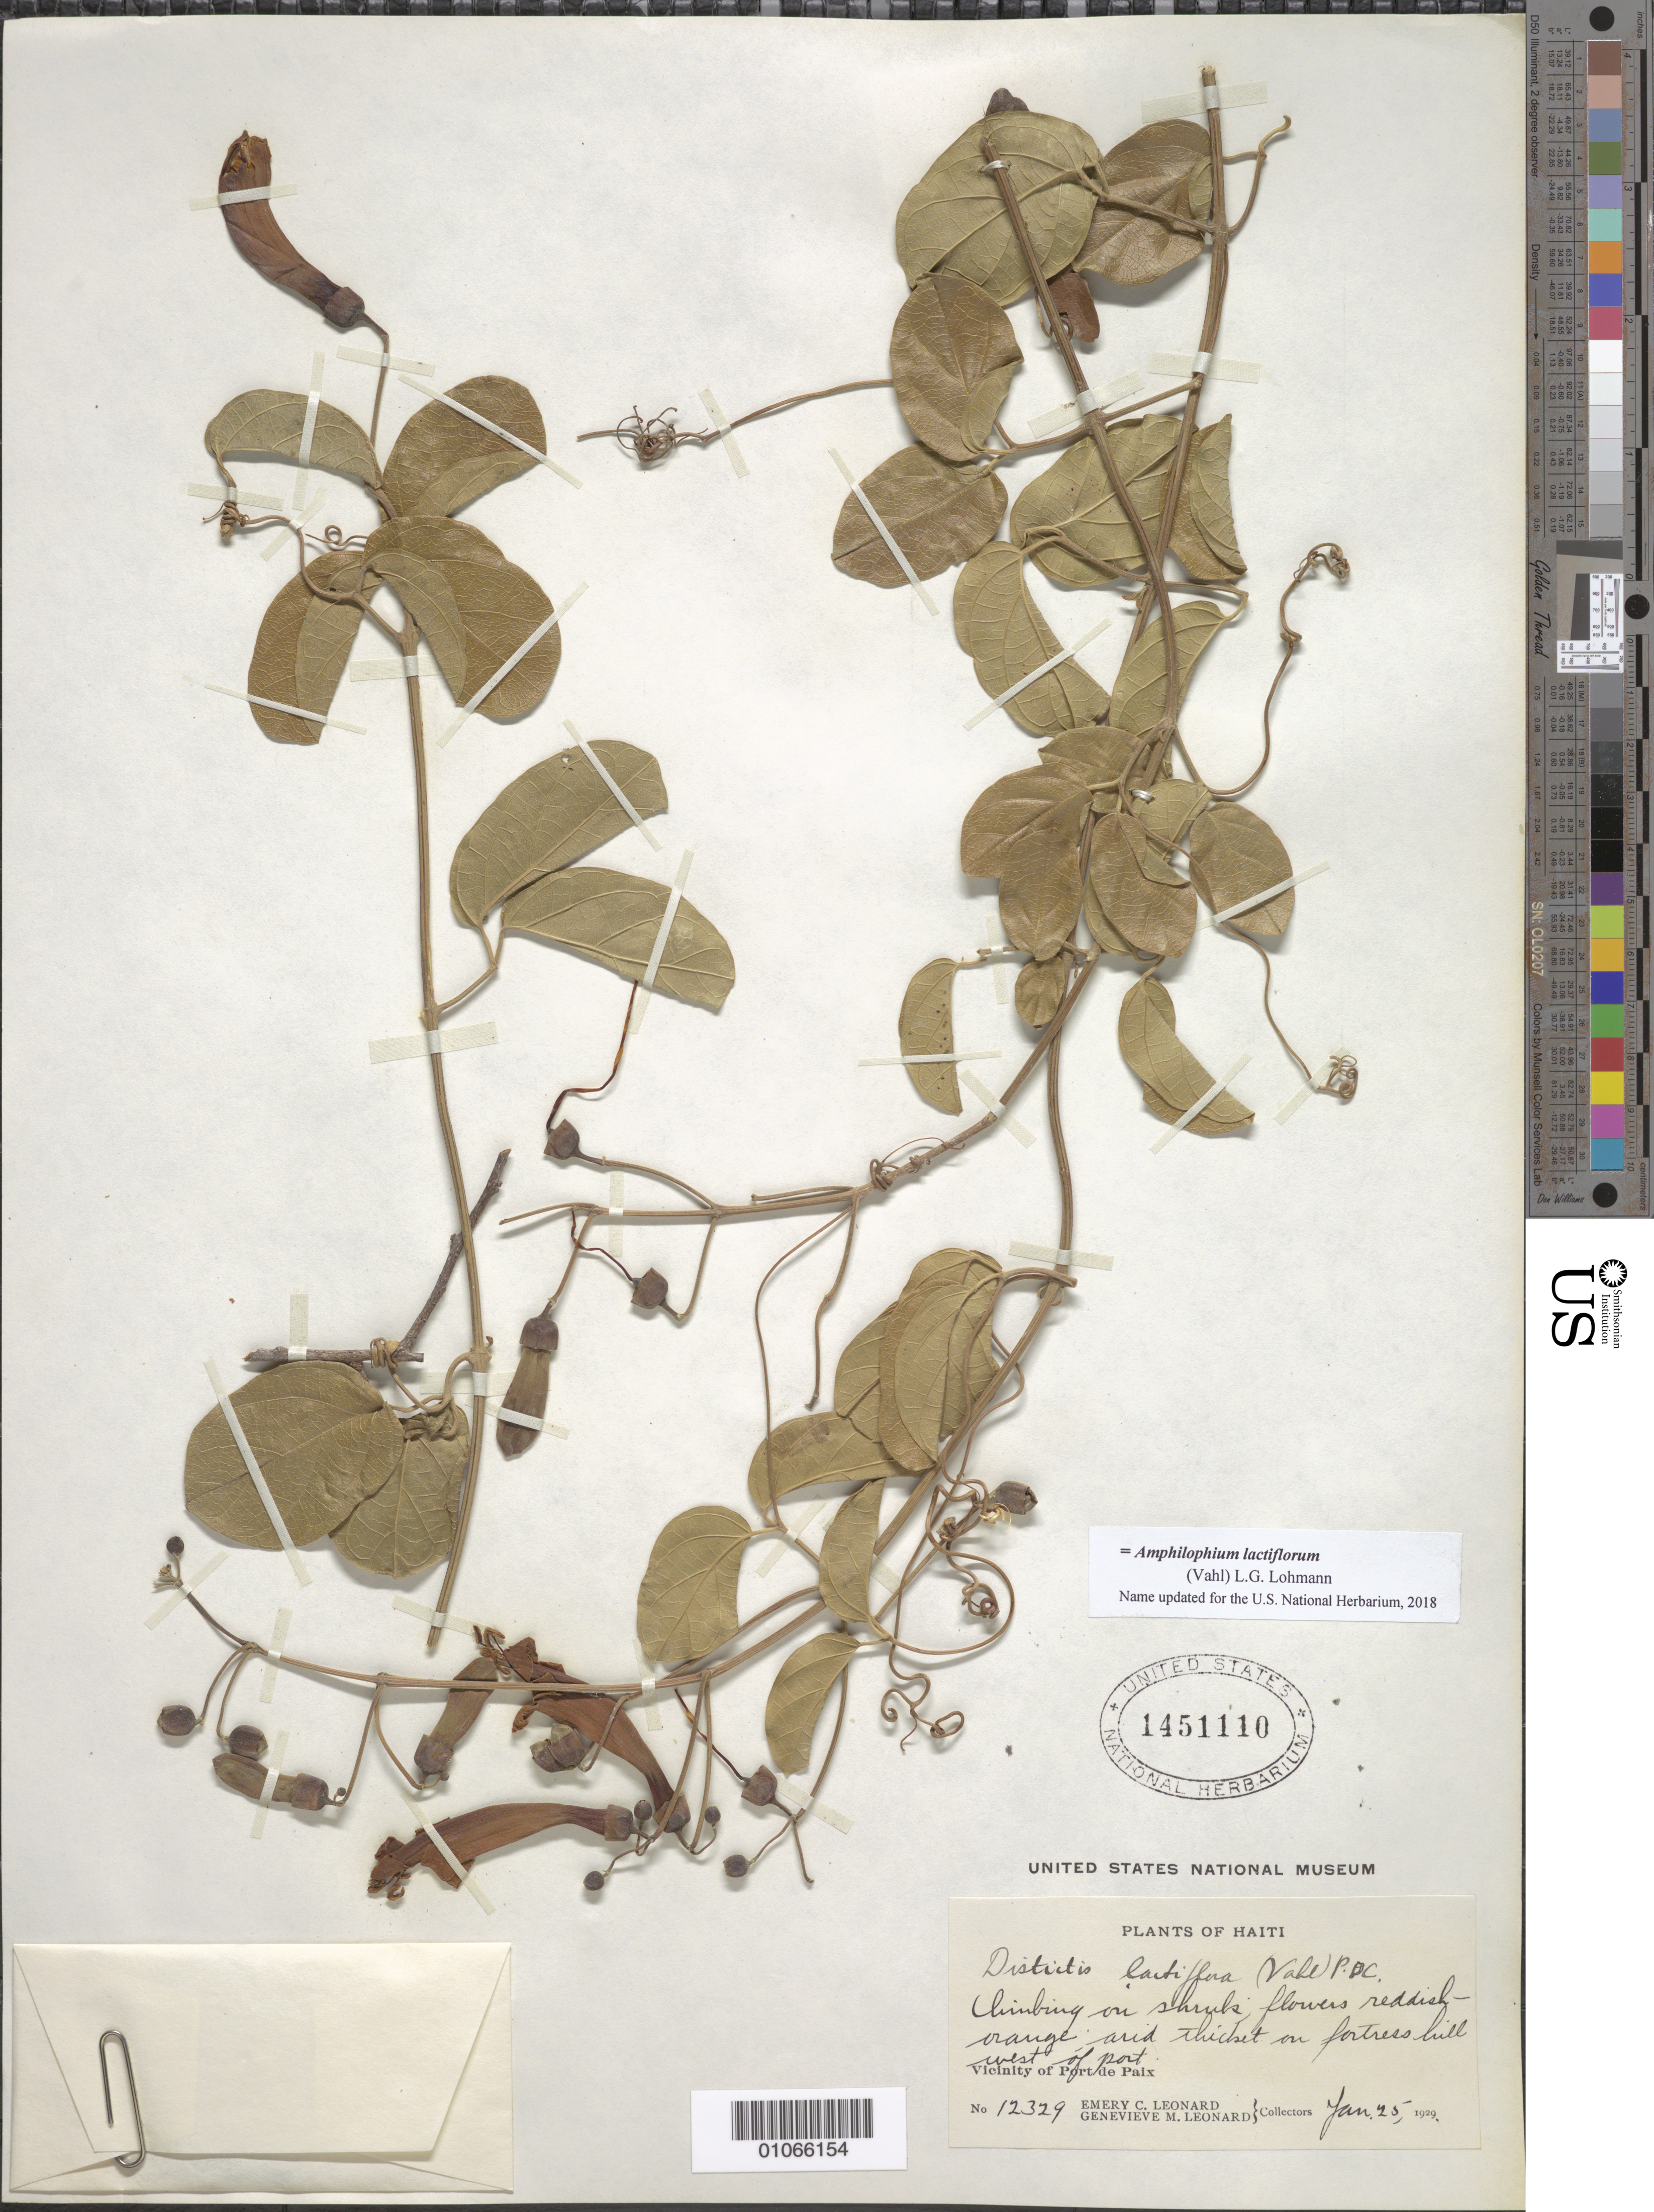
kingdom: Plantae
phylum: Tracheophyta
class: Magnoliopsida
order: Lamiales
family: Bignoniaceae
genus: Amphilophium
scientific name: Amphilophium lactiflorum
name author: (Vahl) L.G. Lohmann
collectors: E. C. Leonard & G. M. Leonard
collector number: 12329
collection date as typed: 25 Jan 1929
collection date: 1929-01-25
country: Haiti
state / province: Nord-Est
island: Hispaniola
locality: Vicinity of Port de Paix, climbing on shrubs, arid thicket on fortress hill west of port.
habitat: Arid thicket on fortress hill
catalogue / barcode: US 1451110